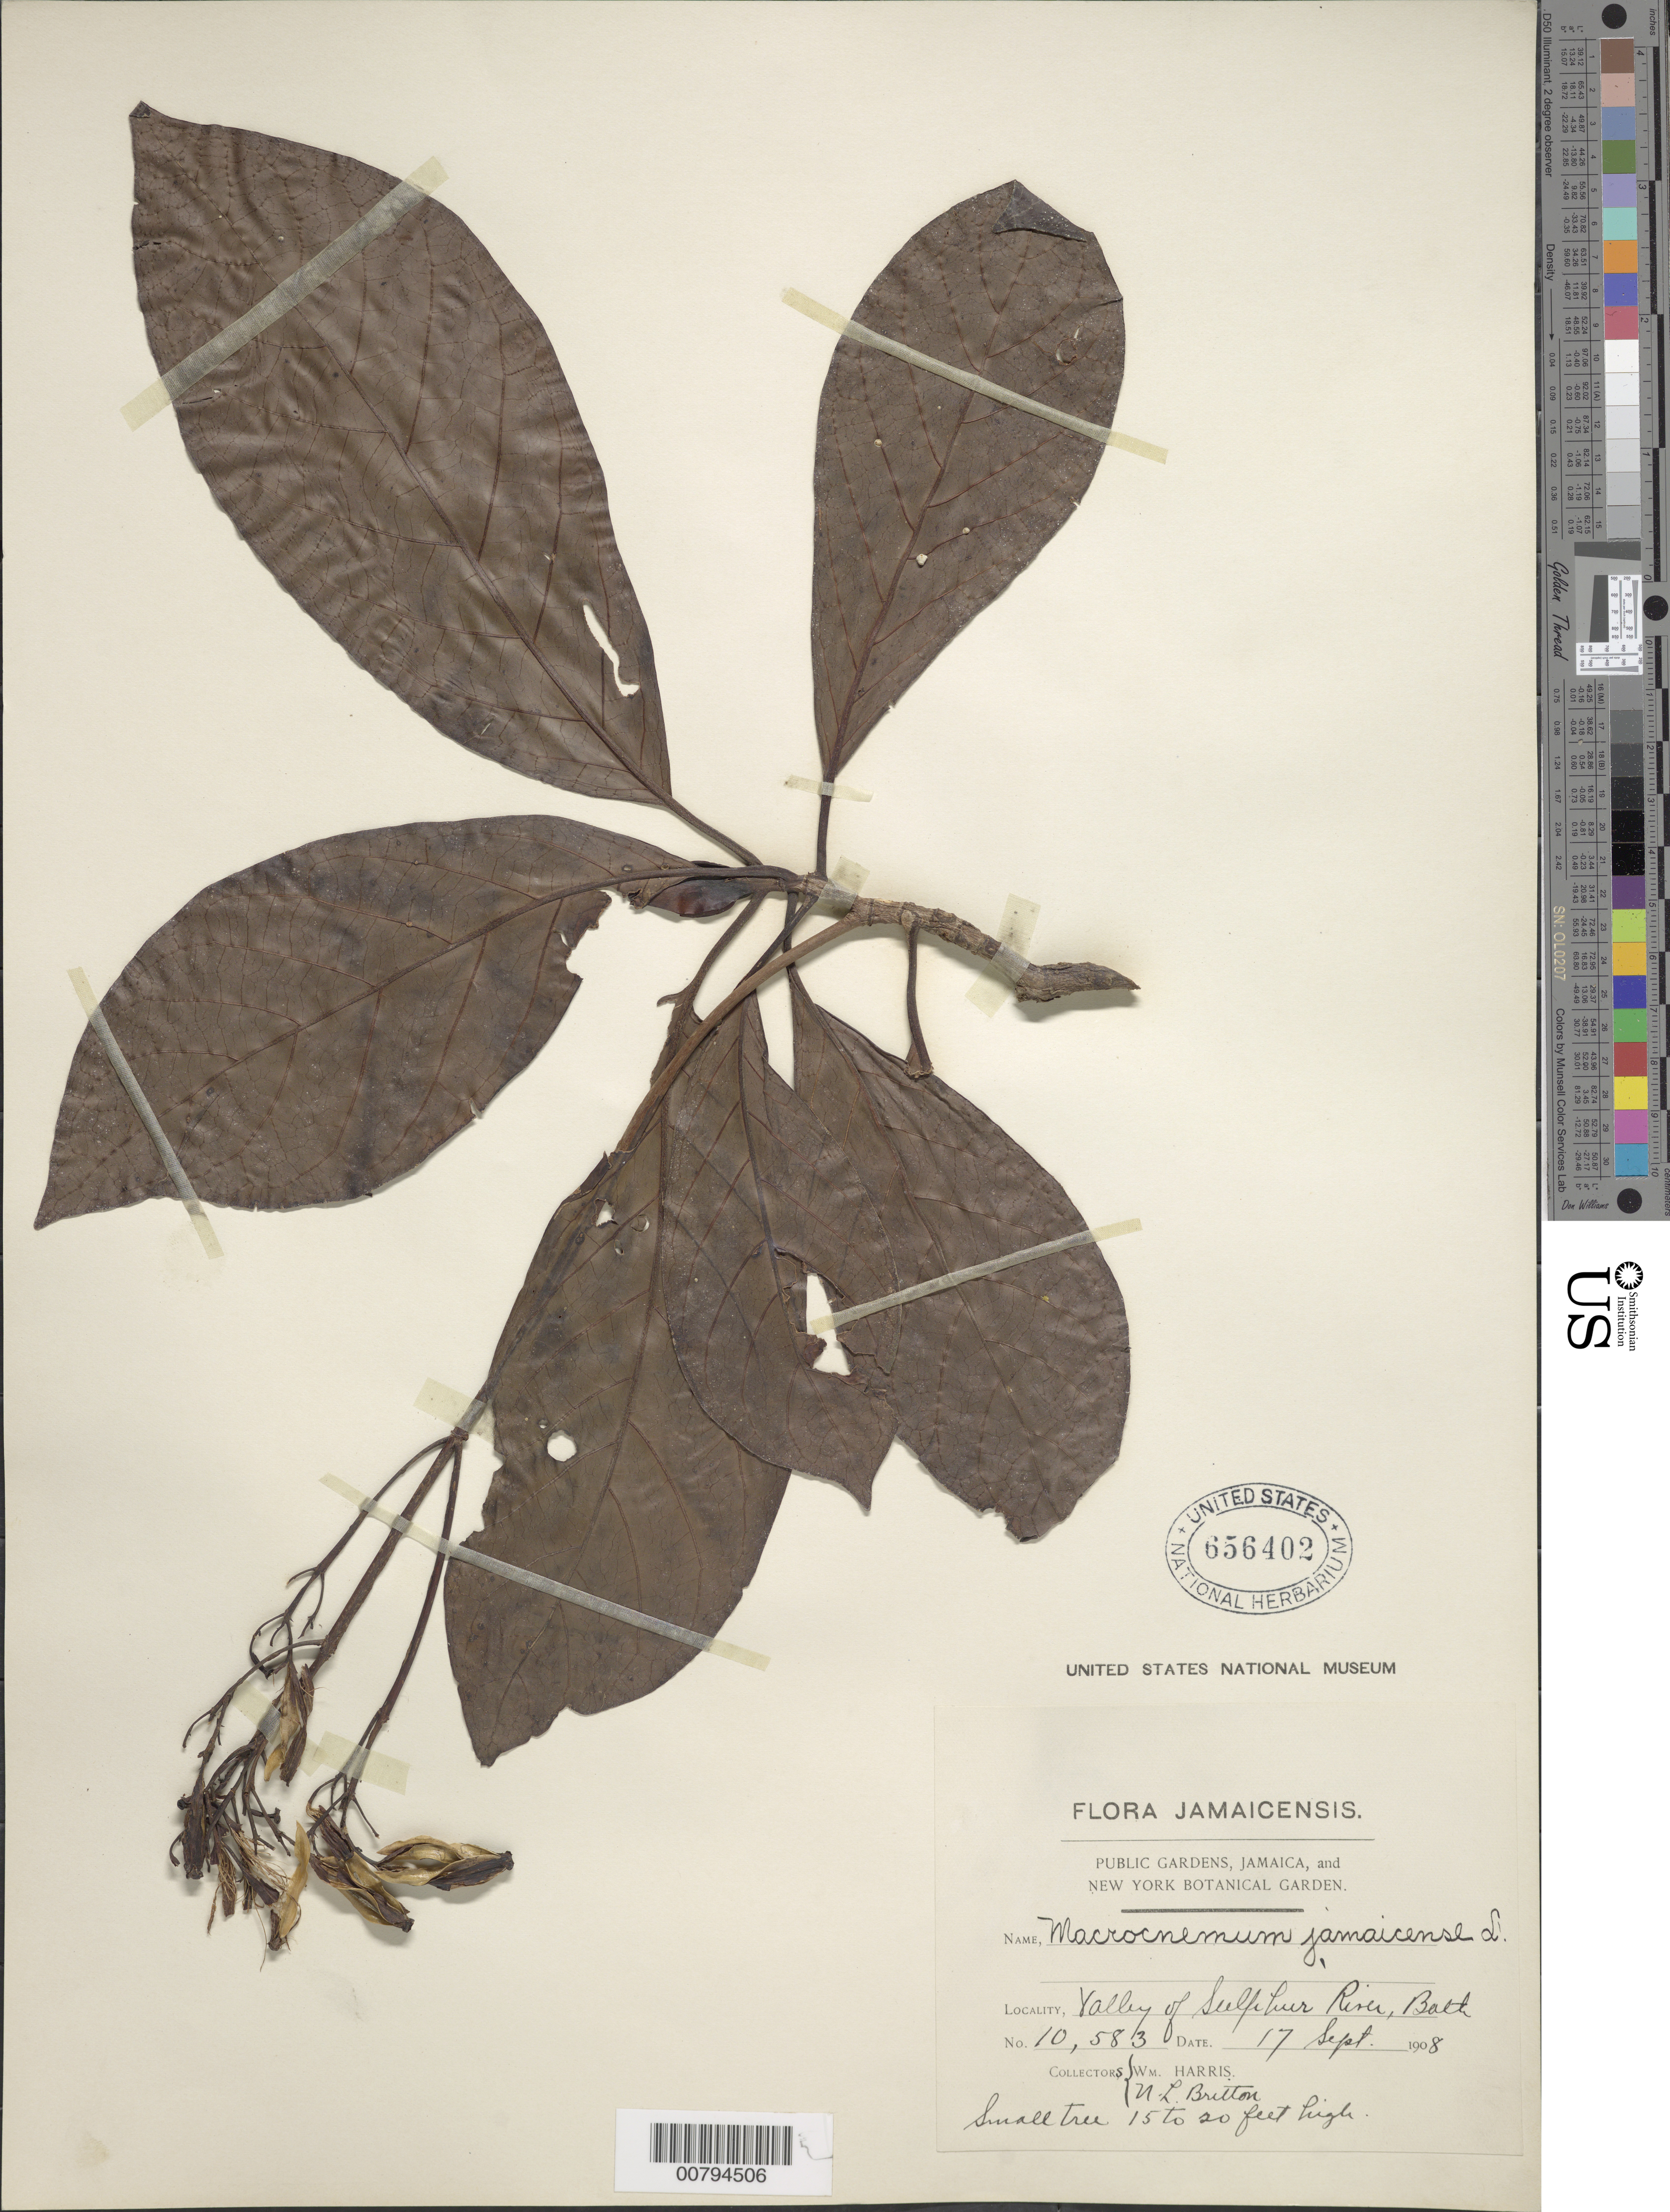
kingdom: Plantae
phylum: Tracheophyta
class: Magnoliopsida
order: Gentianales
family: Rubiaceae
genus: Macrocnemum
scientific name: Macrocnemum jamaicense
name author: L.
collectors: W. H. Harris & N. Britton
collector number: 10583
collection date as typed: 17 Sep 1908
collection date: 1908-09-17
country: Jamaica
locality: Valley of Sulphur River, Bath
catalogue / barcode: US 656402